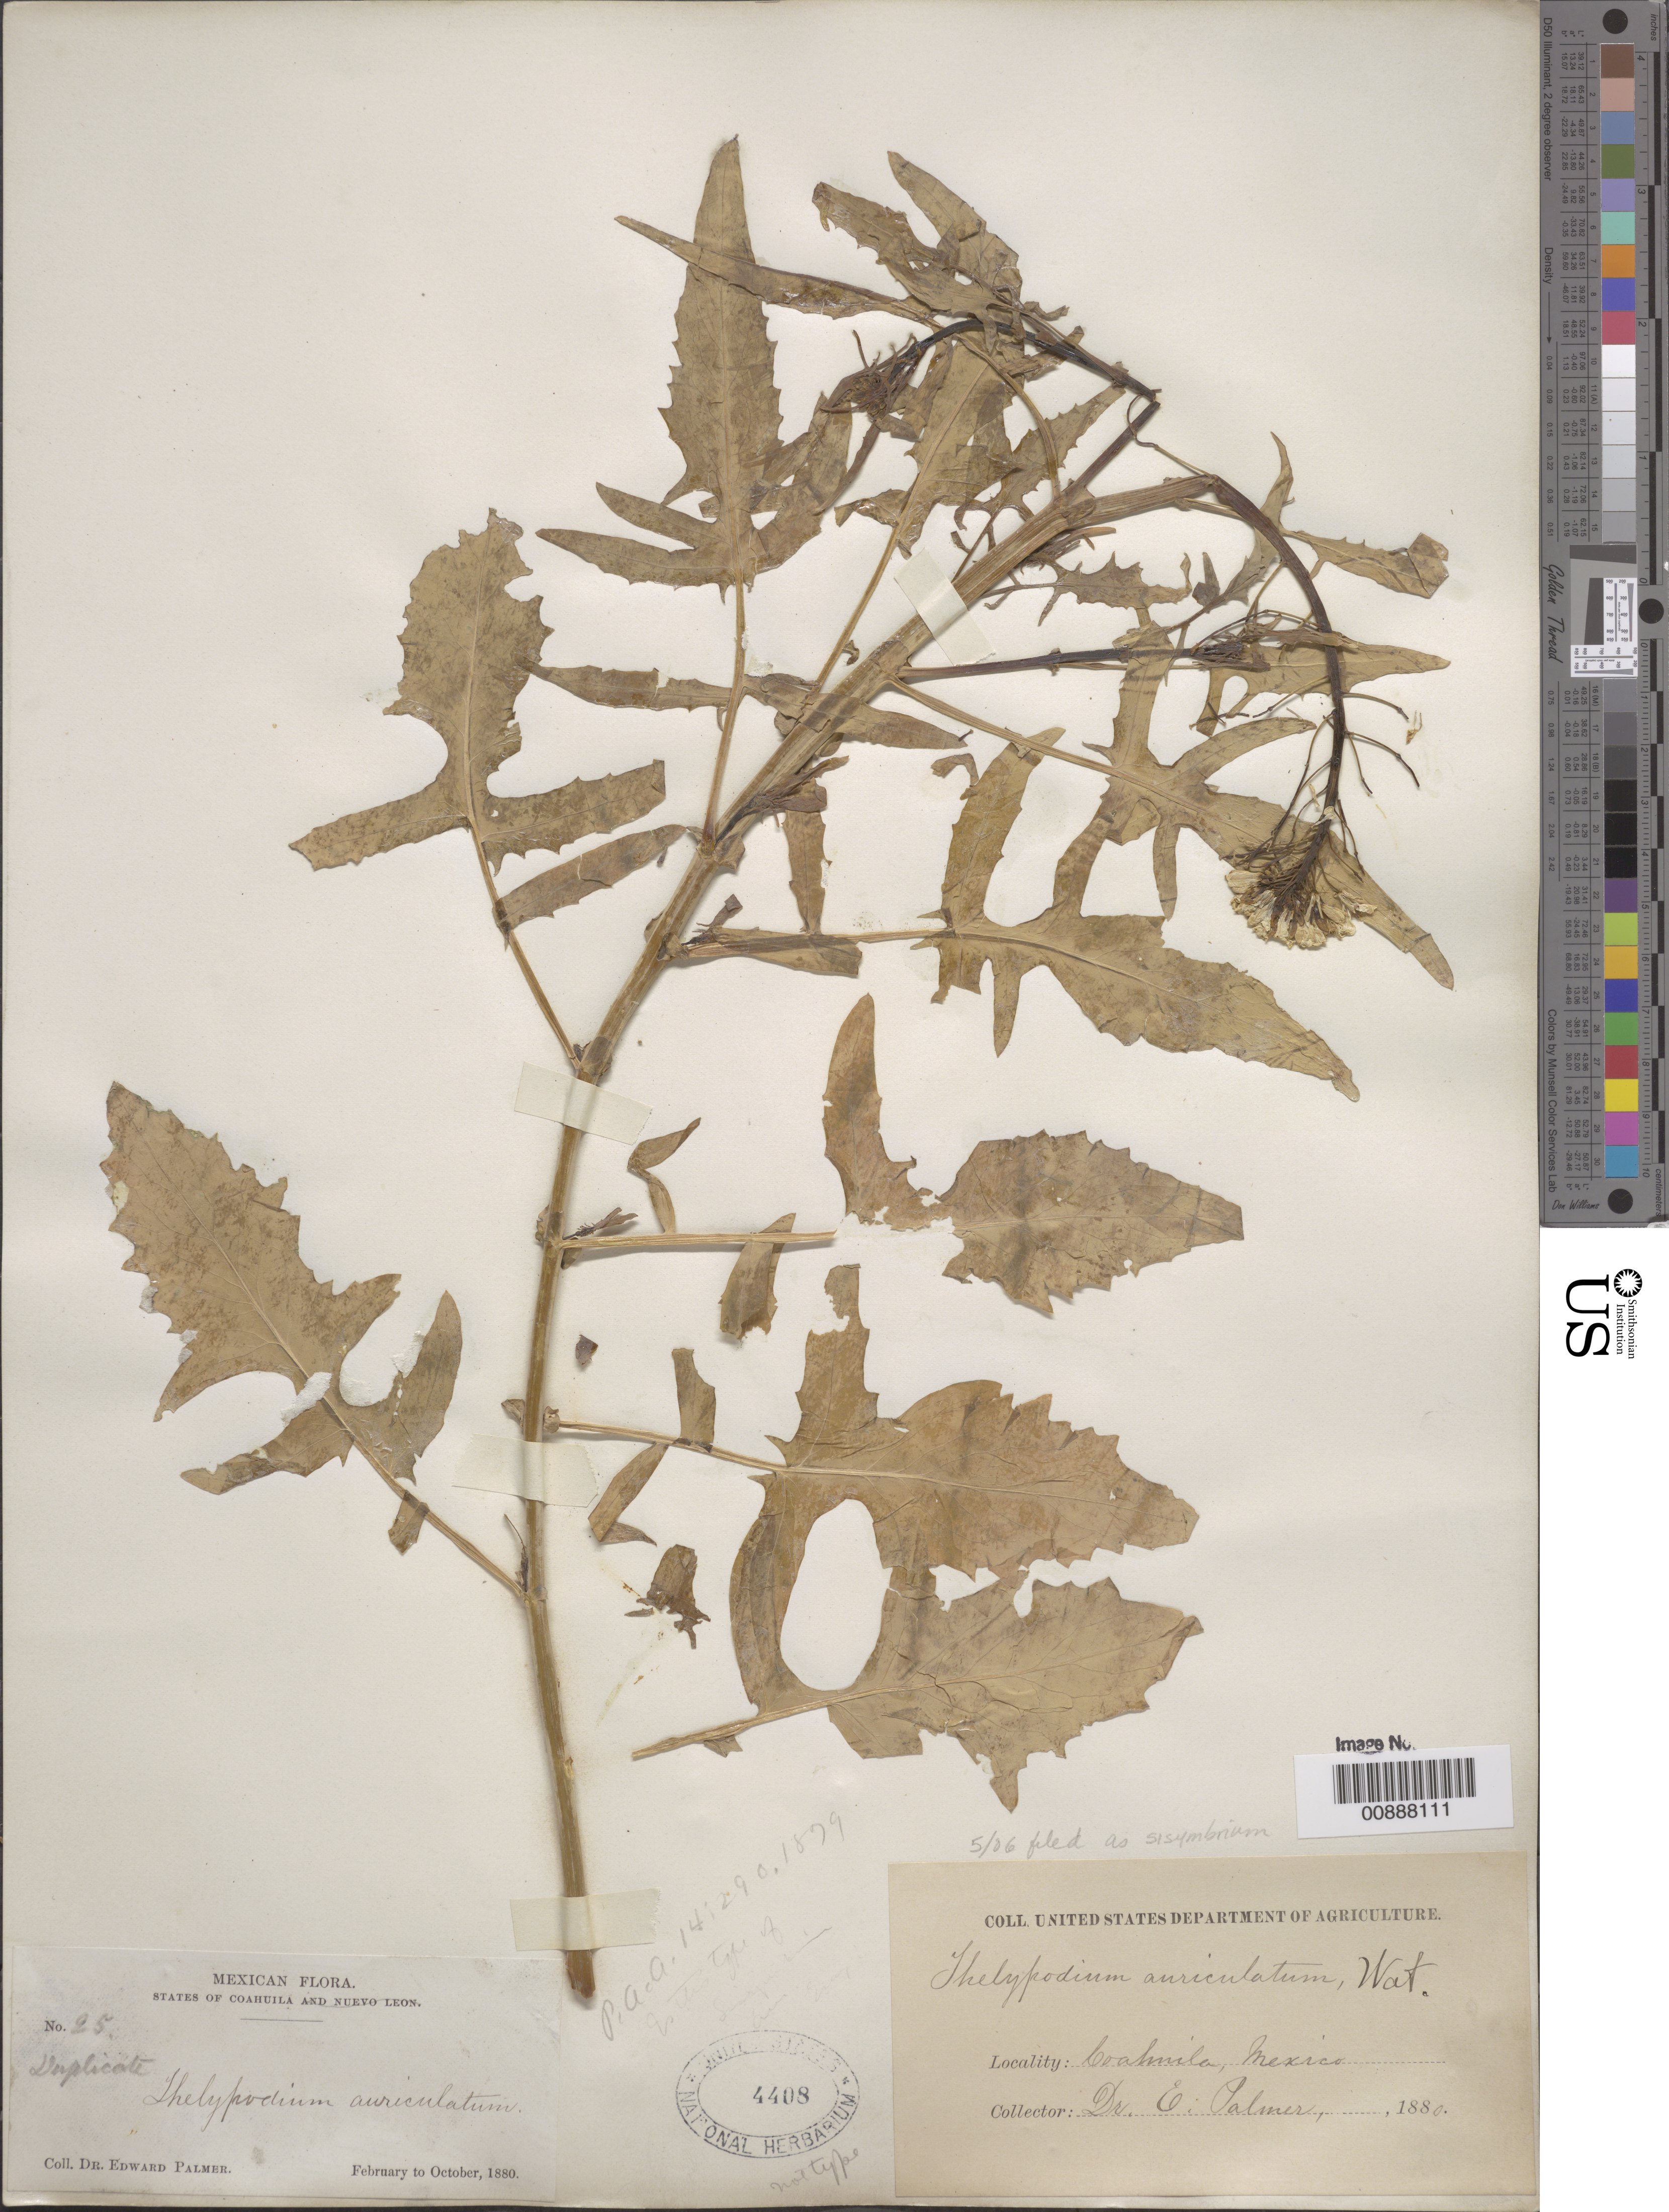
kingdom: Plantae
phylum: Tracheophyta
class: Magnoliopsida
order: Brassicales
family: Brassicaceae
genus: Sisymbrium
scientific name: Sisymbrium auriculatum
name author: A. Gray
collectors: E. Palmer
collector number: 25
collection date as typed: Feb 1880 to -- Oct 1880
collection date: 1880-02/1880-10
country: Mexico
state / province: Coahuila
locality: Coahuila.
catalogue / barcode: US 4408